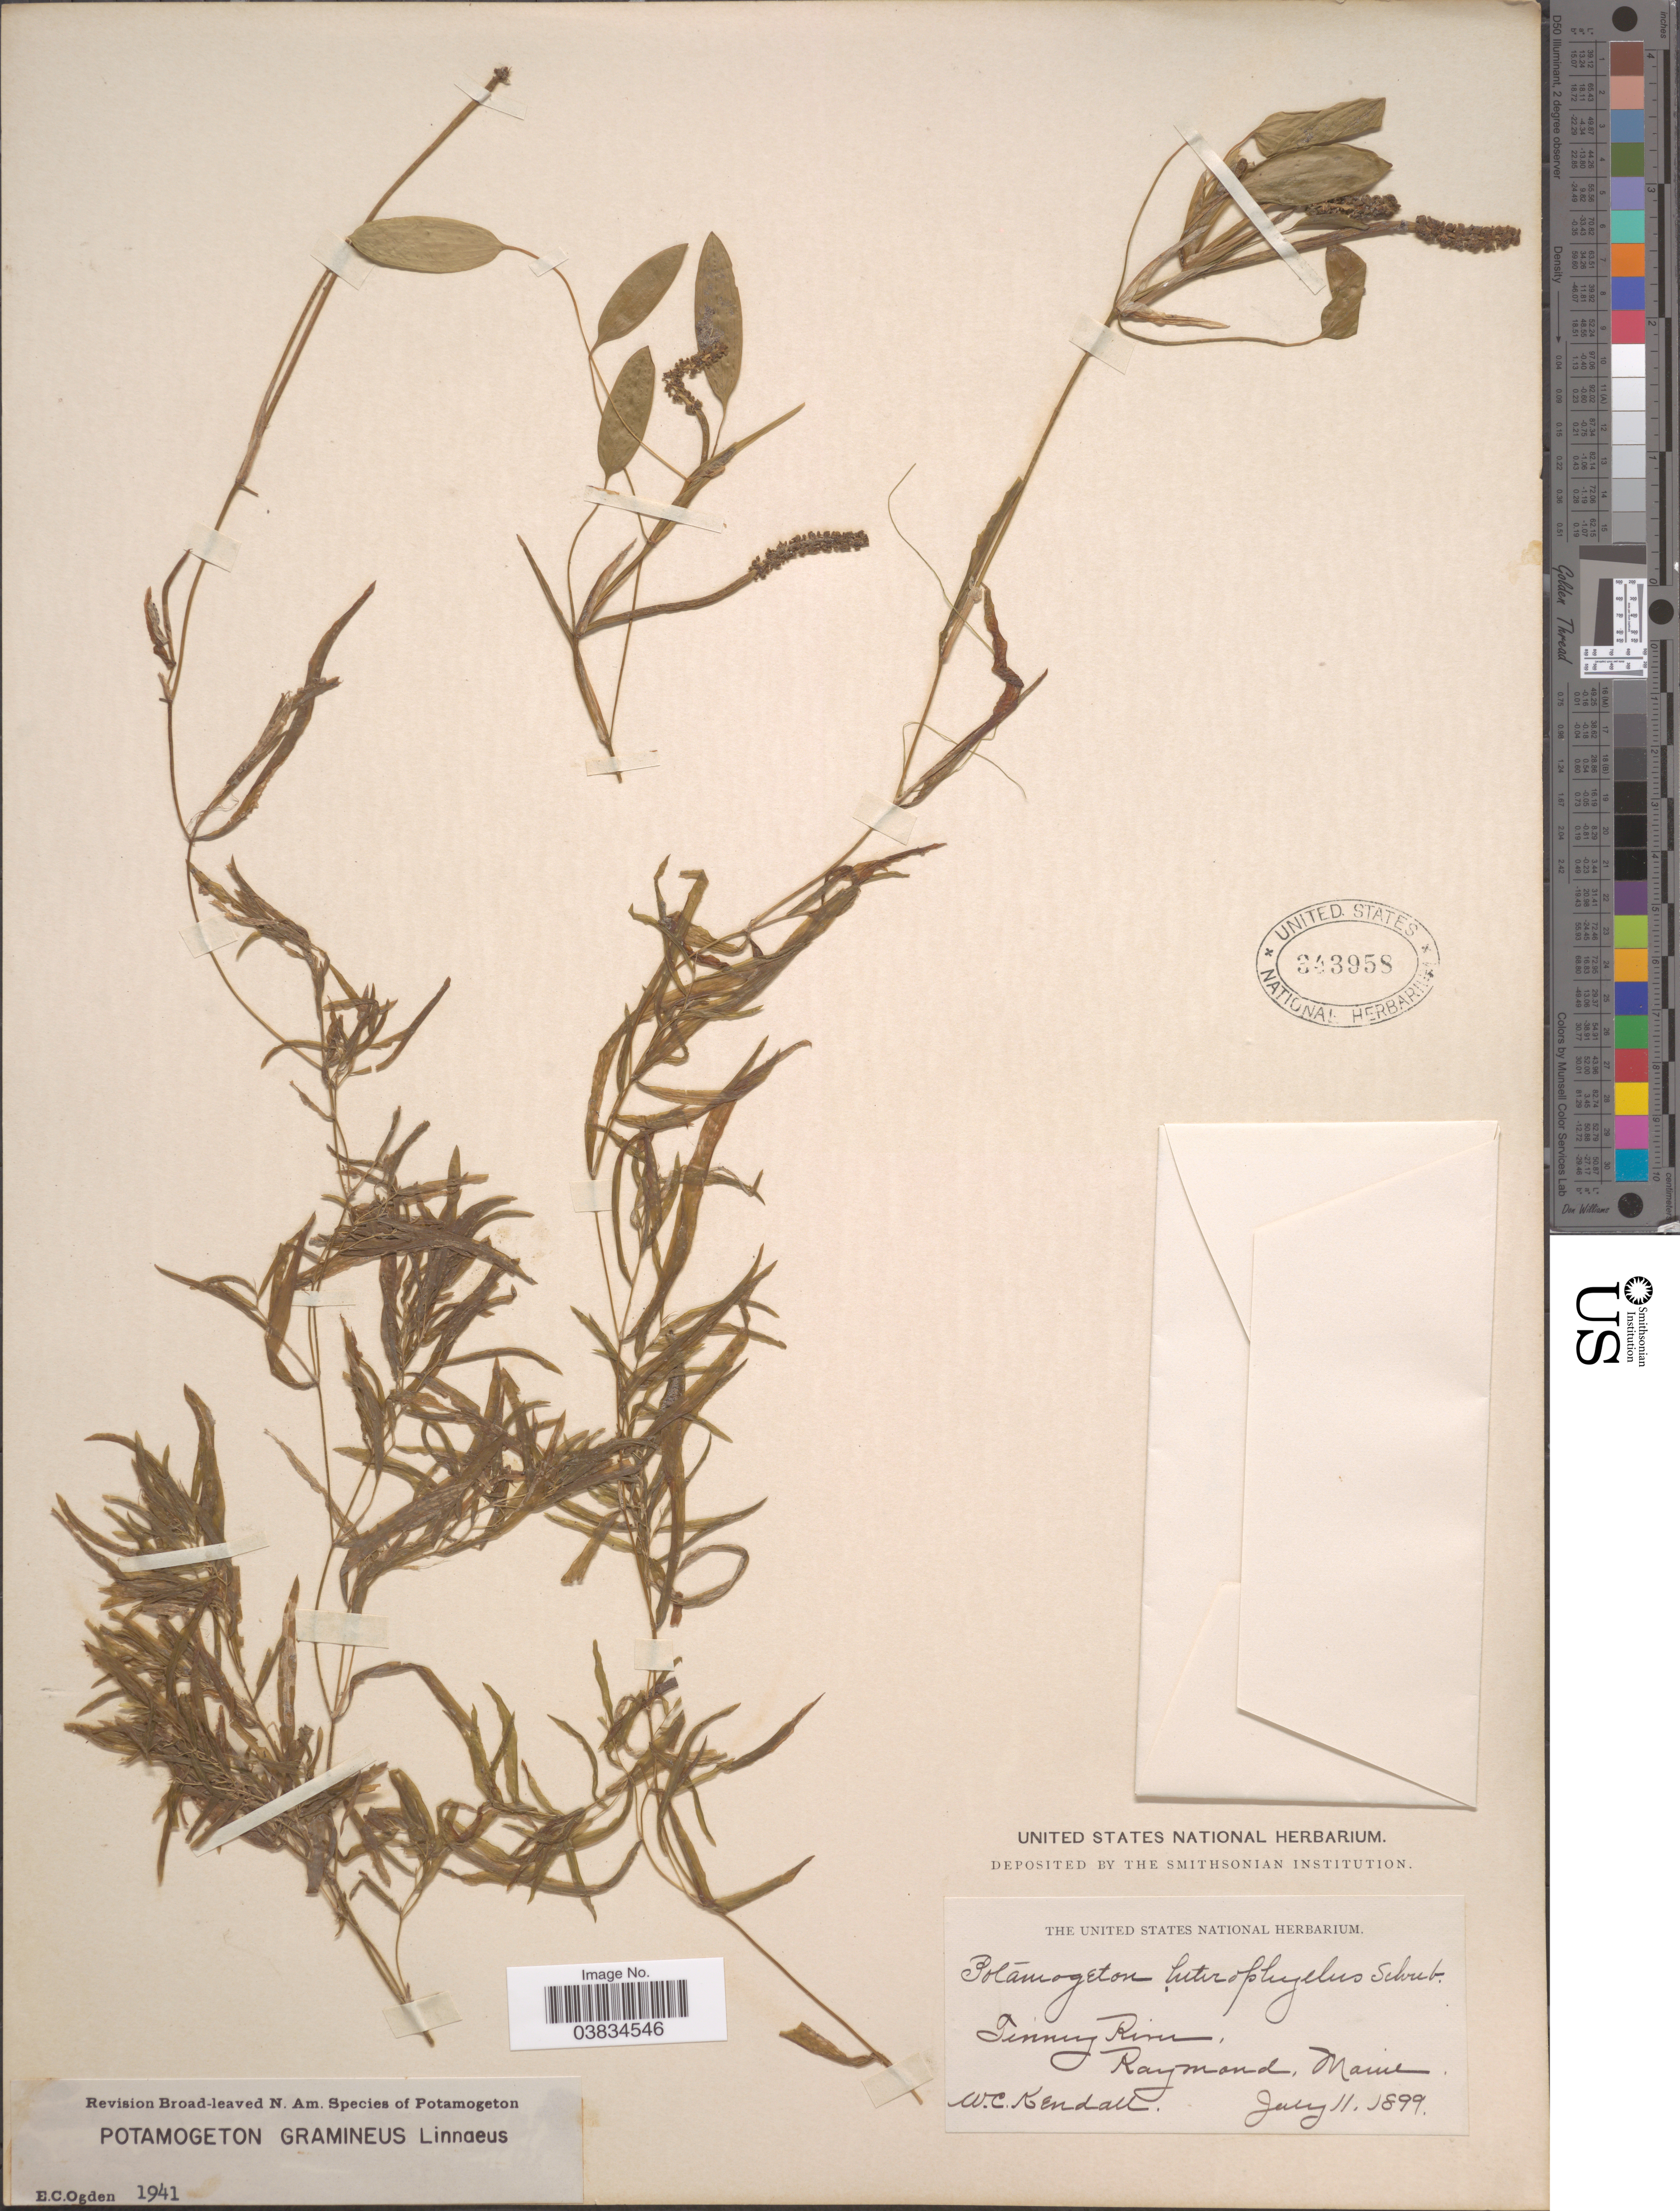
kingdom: Plantae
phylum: Tracheophyta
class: Liliopsida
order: Alismatales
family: Potamogetonaceae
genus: Potamogeton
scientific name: Potamogeton gramineus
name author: L.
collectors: W. Kendall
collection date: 1899-07-11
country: United States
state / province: Maine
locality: Tenney River, Raymond.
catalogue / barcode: US 343958